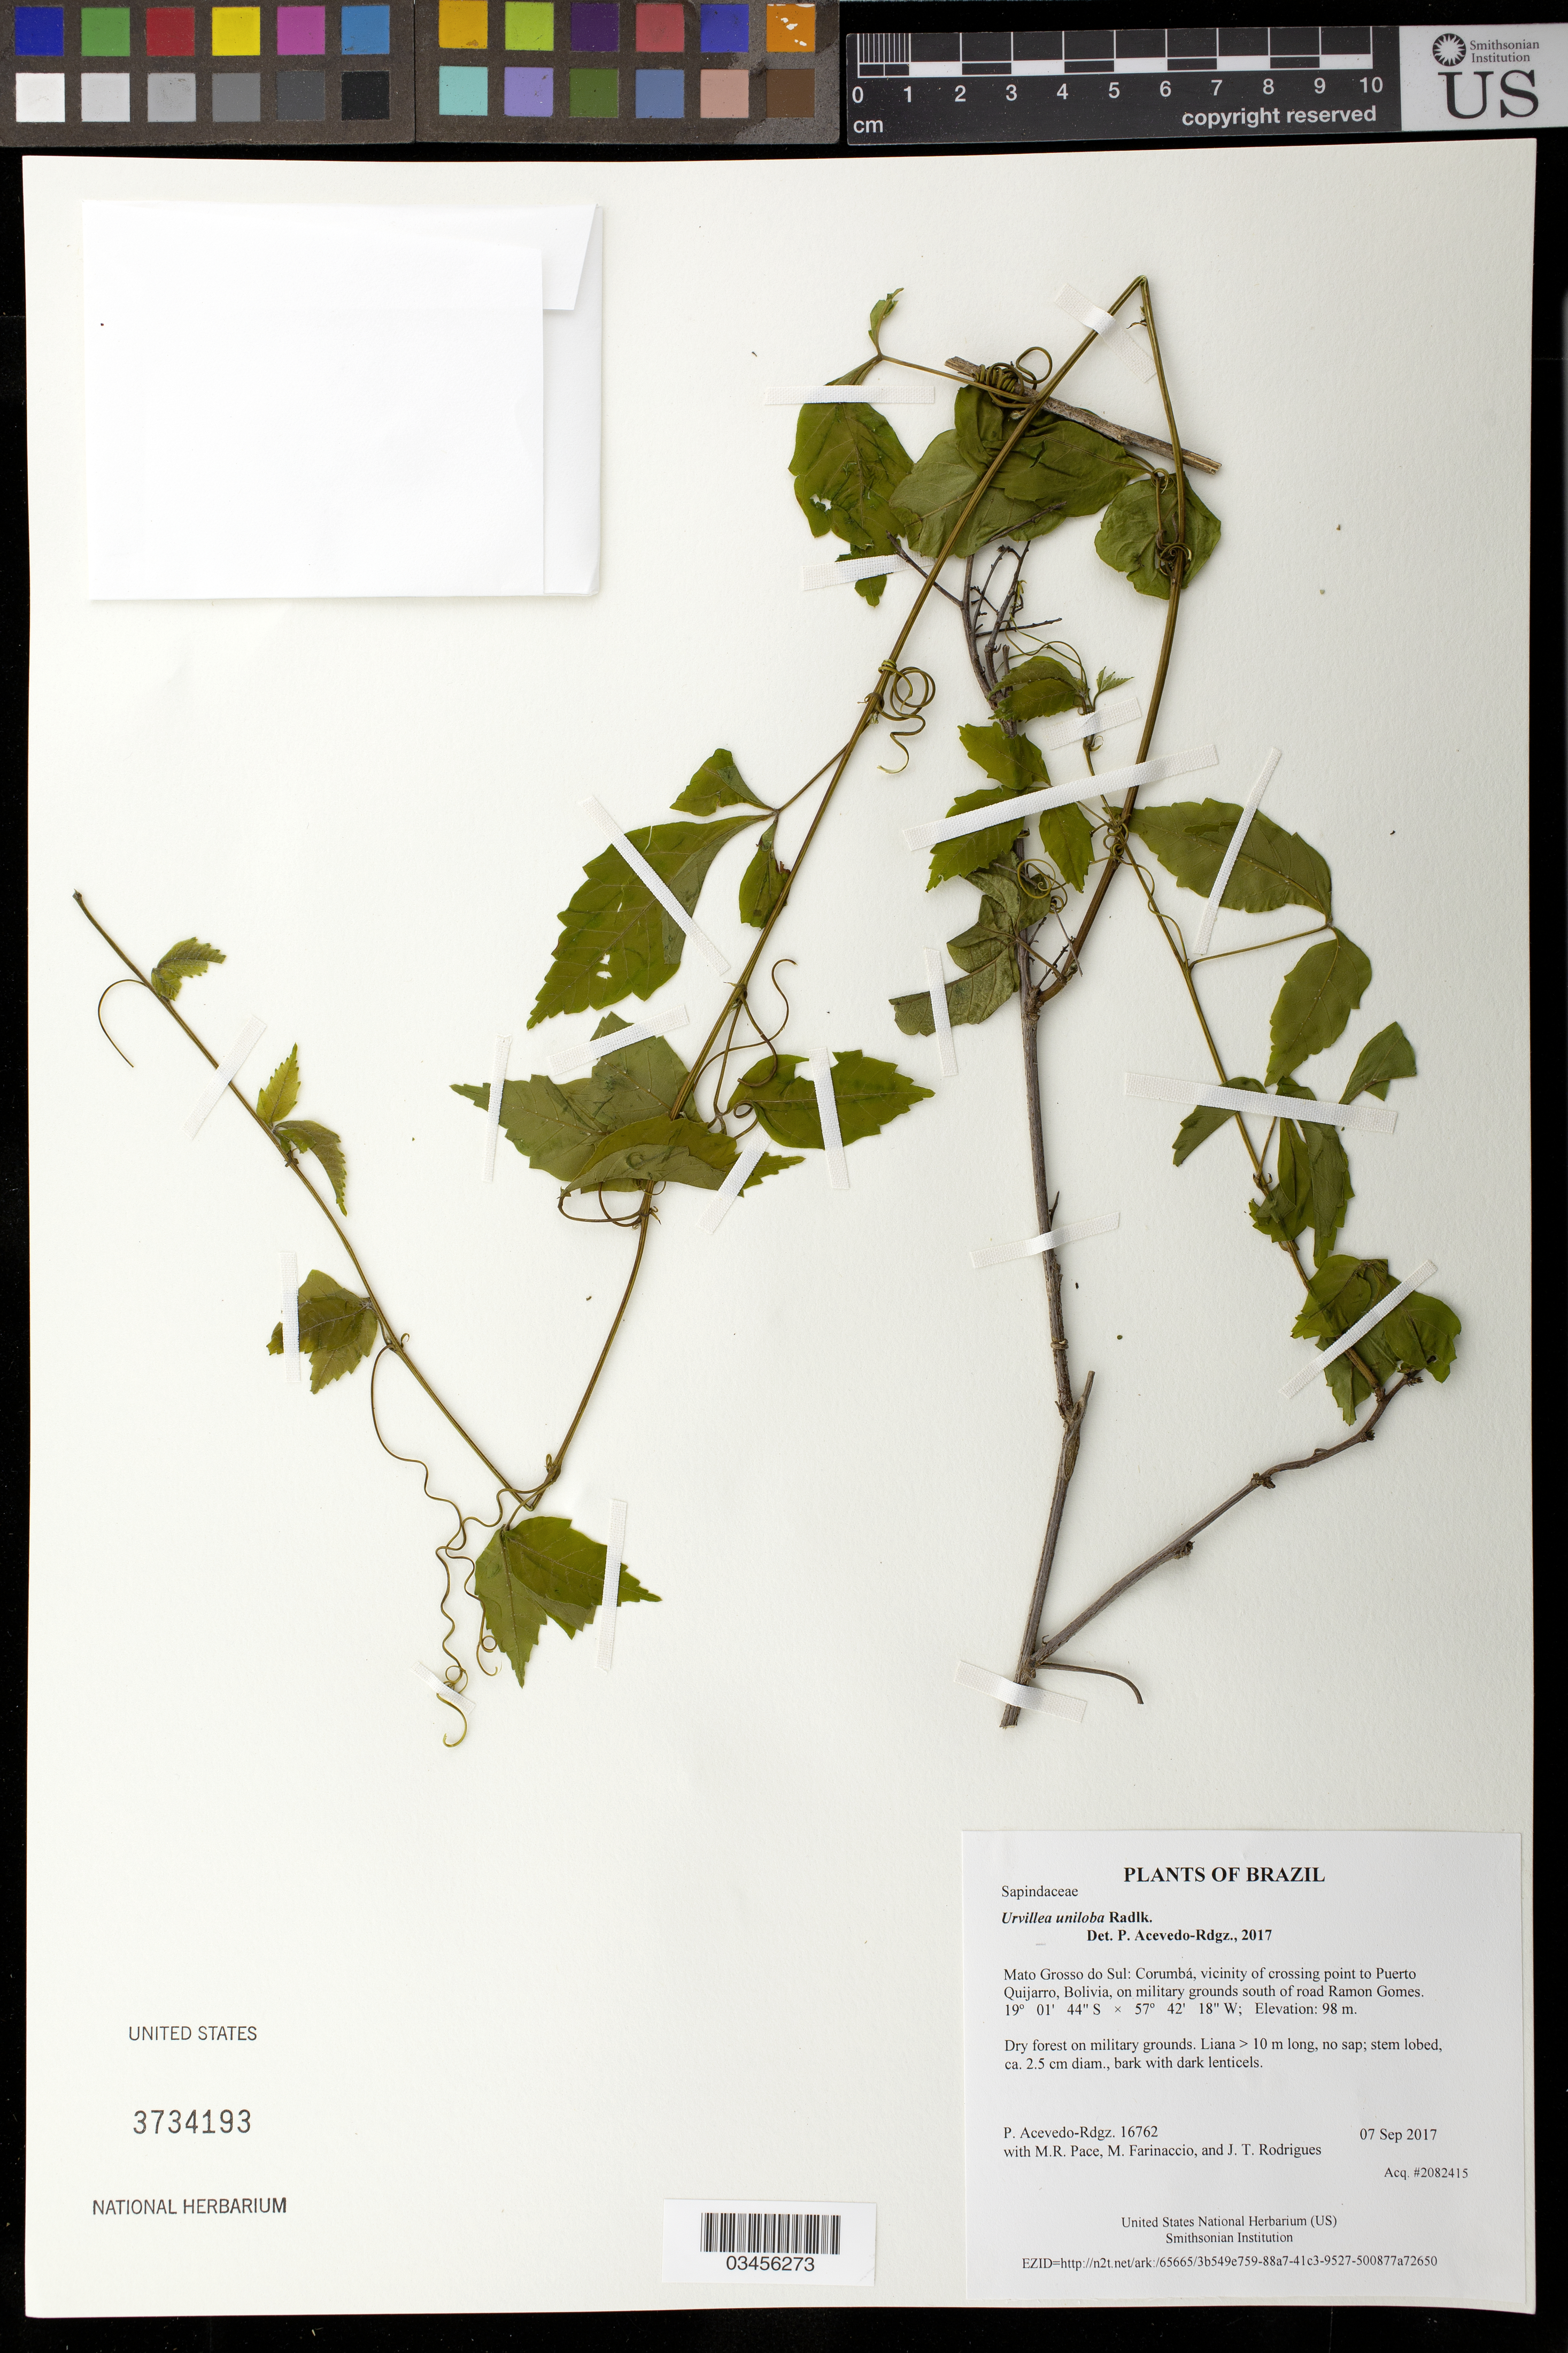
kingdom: Plantae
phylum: Tracheophyta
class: Magnoliopsida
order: Sapindales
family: Sapindaceae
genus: Urvillea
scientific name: Urvillea laevis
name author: Radlk.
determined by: Acevedo-Rodriguez, P., (US), Smithsonian Institution - National Museum of Natural History (UNITED STATES)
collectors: P. Acevedo-Rodr., M. R. Pace, M. Farinaccio & J. T. Rodrigues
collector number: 16762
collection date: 2017-09-07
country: Brazil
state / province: Mato Grosso do Sul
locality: Corumbá, vicinity of crossing point to Puerto Quijarro, Bolivia, on military grounds south of road Ramon Gomes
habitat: Dry forest on military grounds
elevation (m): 98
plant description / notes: US, NY, RB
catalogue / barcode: US 3734193